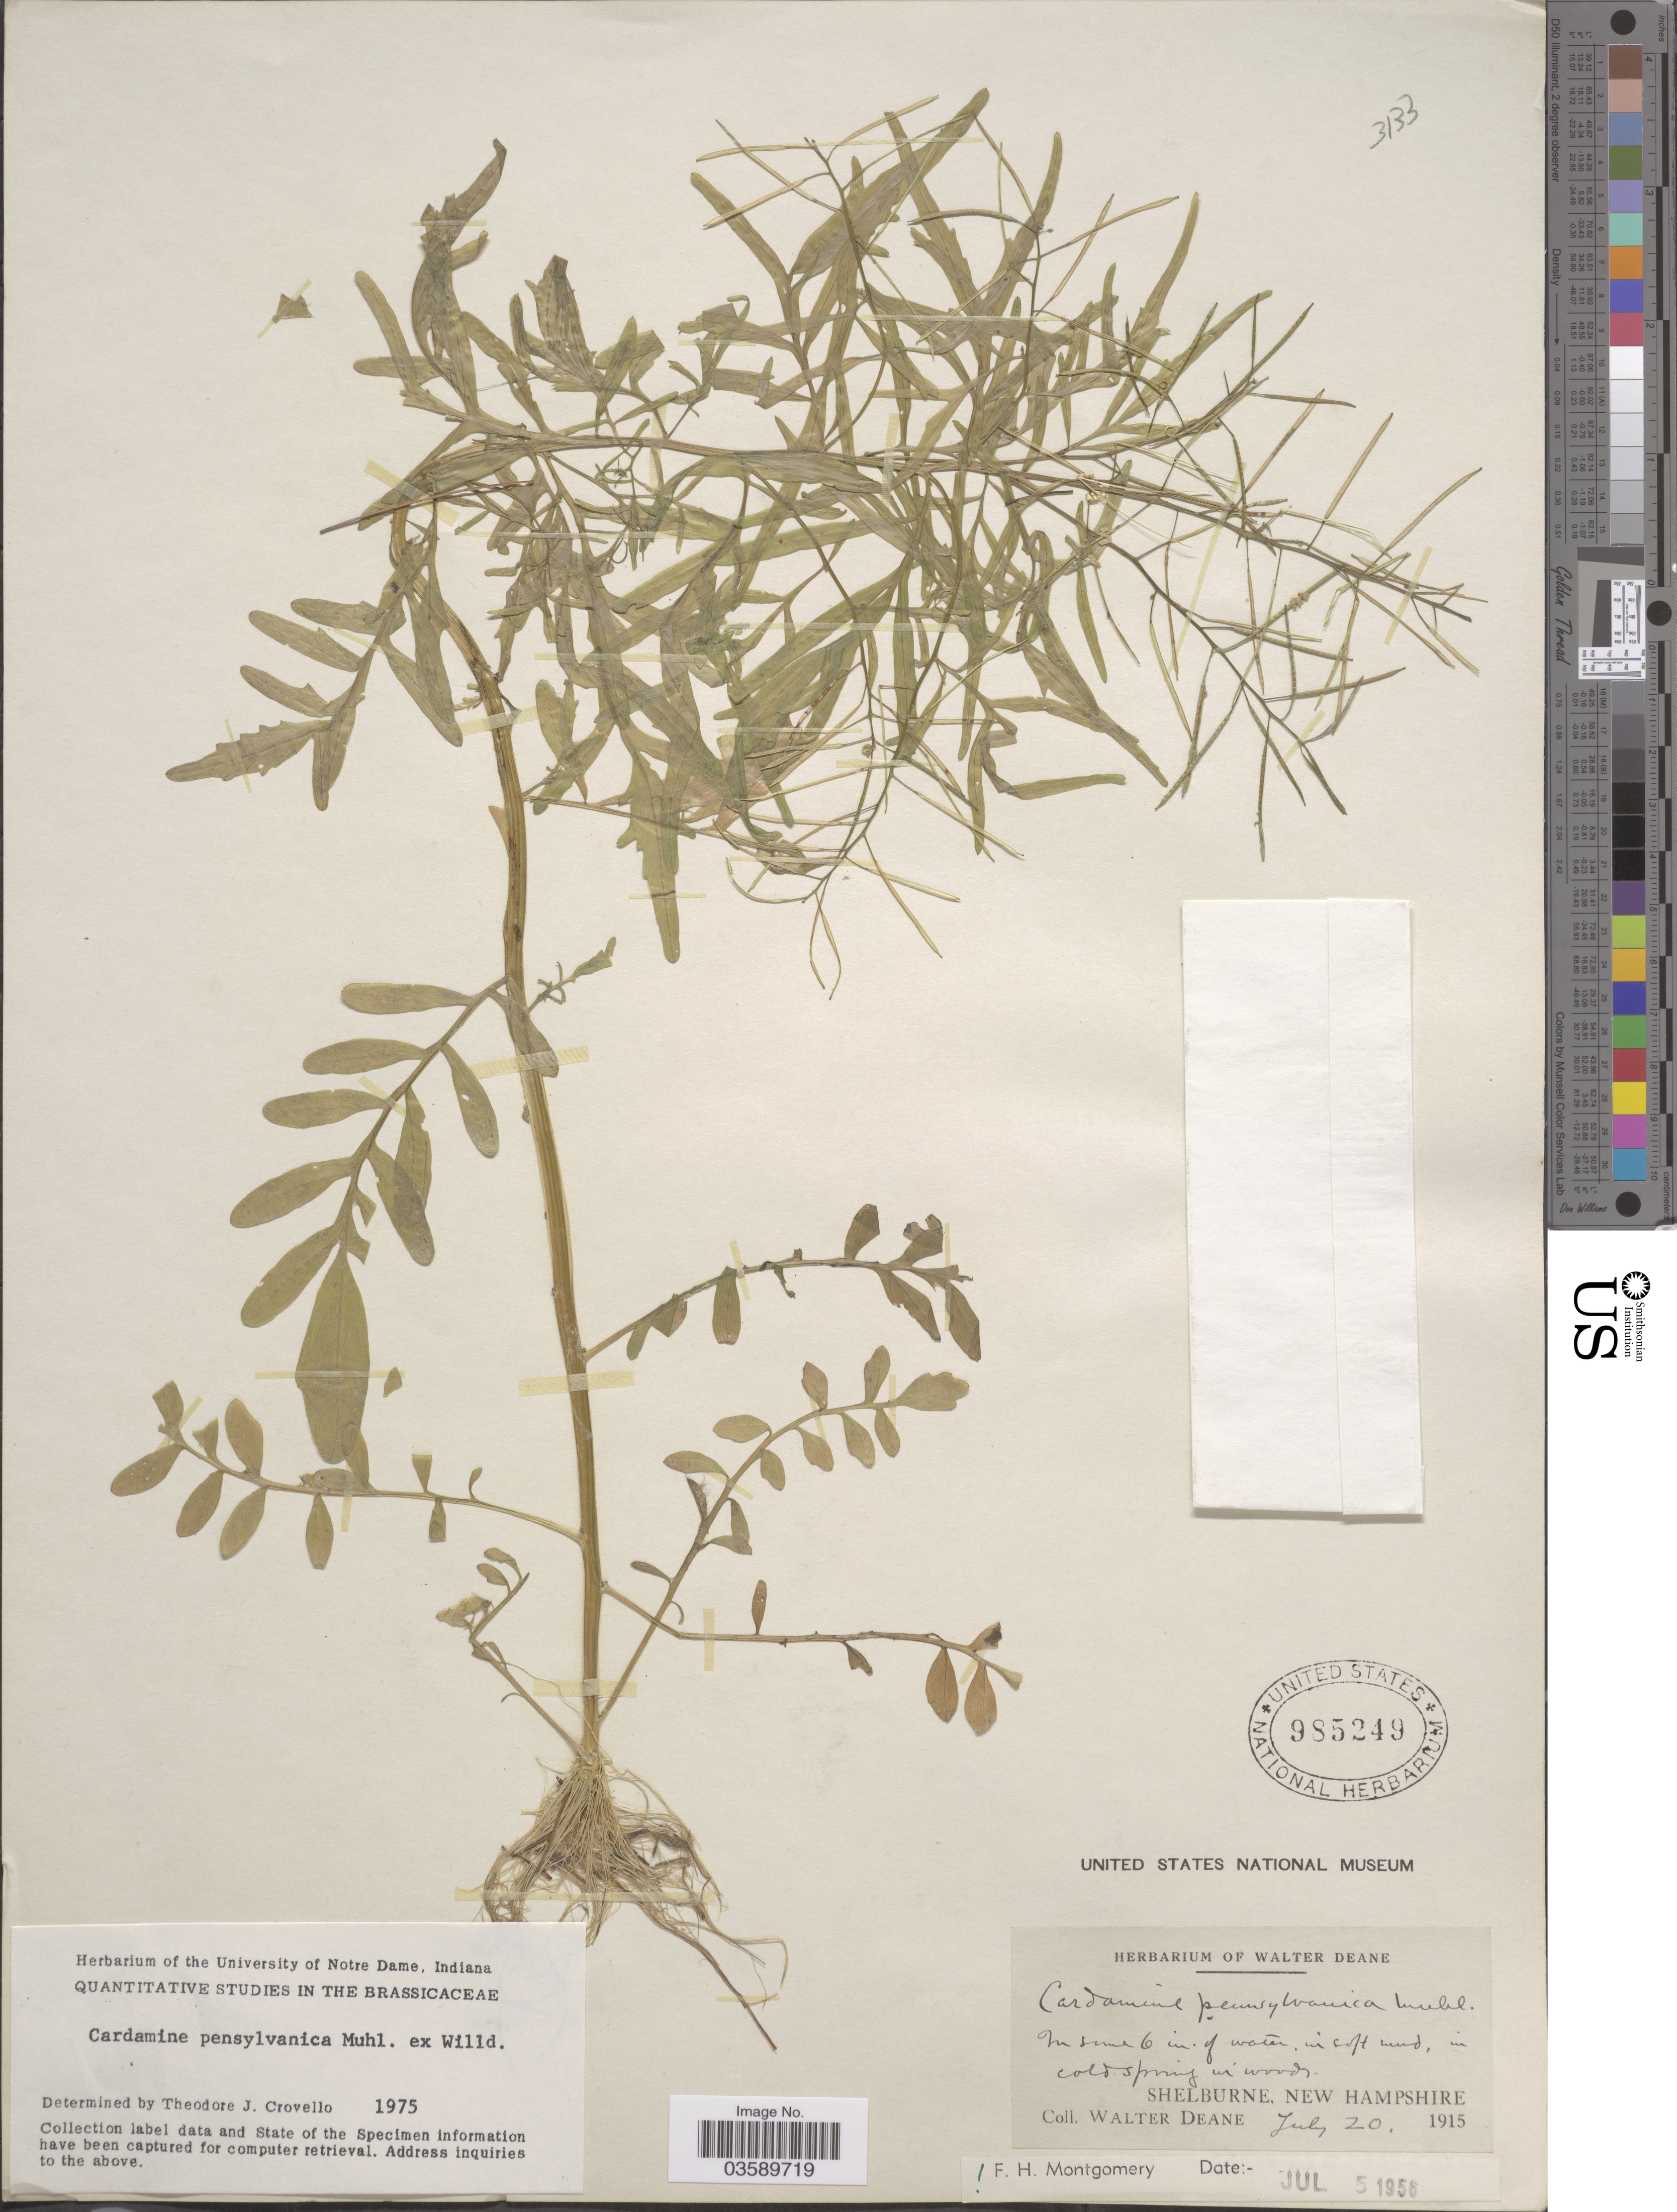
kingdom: Plantae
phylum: Tracheophyta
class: Magnoliopsida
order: Brassicales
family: Brassicaceae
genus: Cardamine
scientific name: Cardamine pensylvanica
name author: Muhl. ex Willd.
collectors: W. Deane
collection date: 1915-07-20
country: United States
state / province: New Hampshire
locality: In cold spring in woods. Shelburne.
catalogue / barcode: US 985249